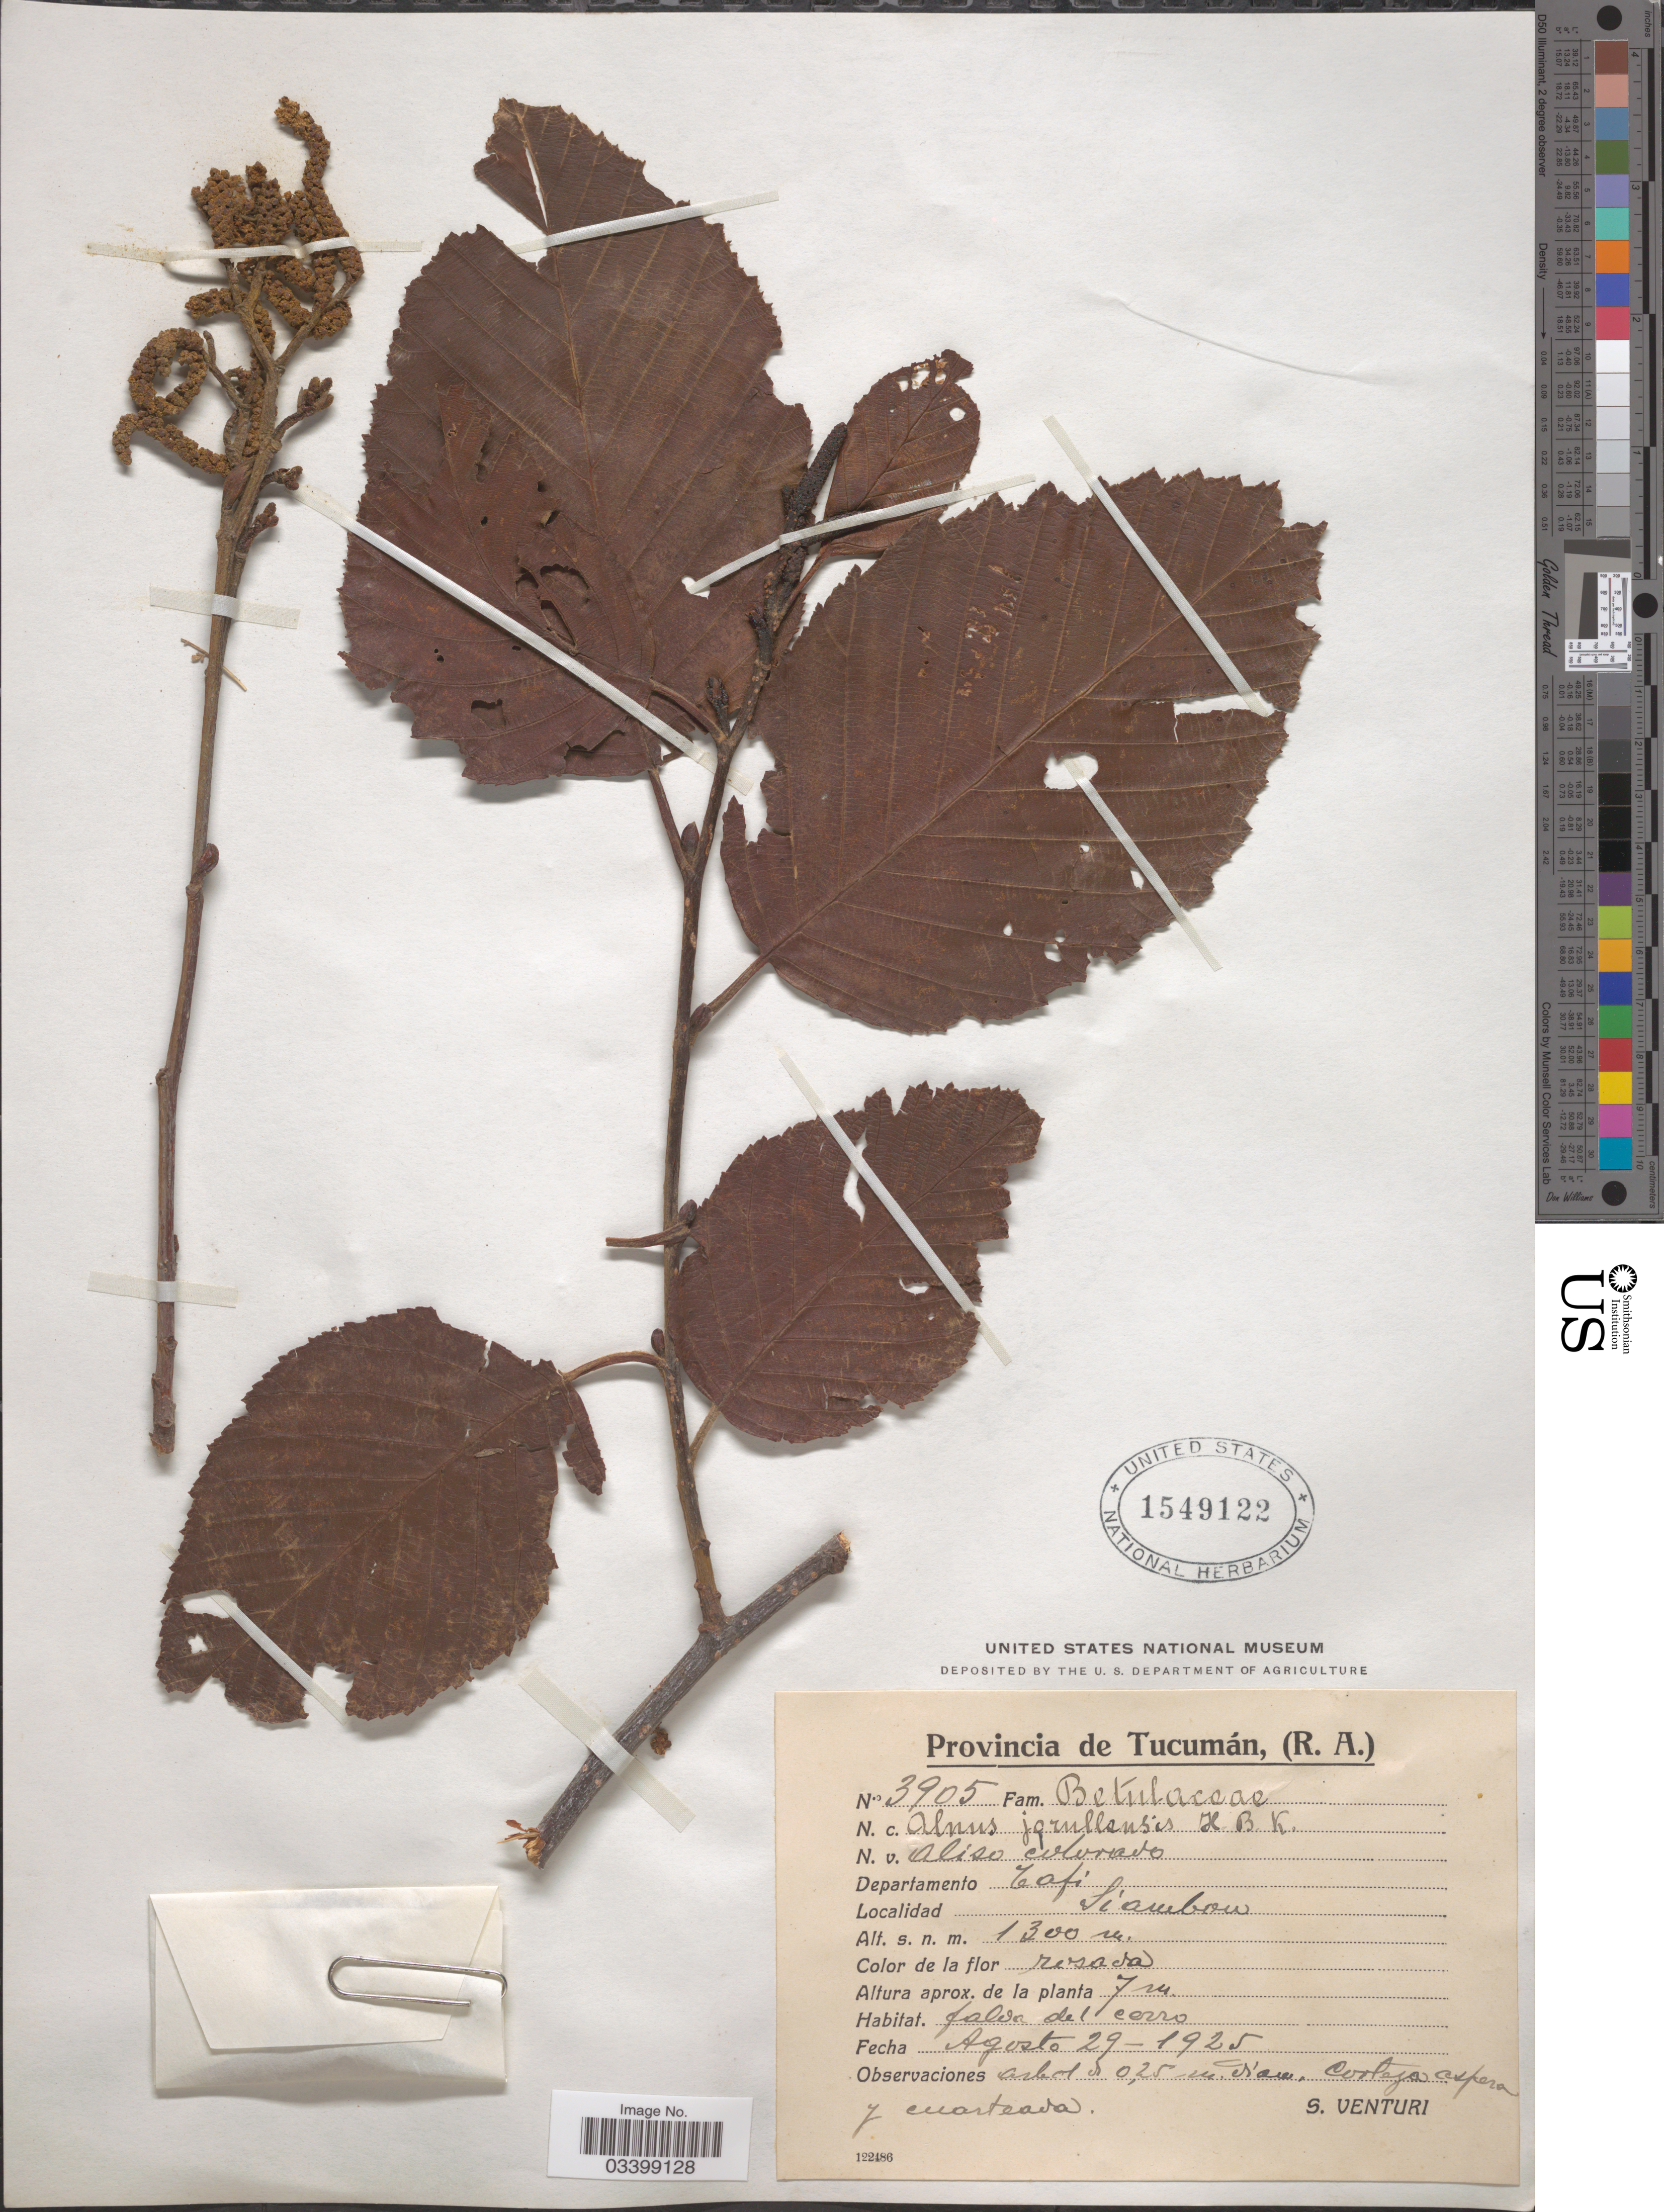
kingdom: Plantae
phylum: Tracheophyta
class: Magnoliopsida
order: Fagales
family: Betulaceae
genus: Alnus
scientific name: Alnus acuminata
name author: Kunth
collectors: S. Venturi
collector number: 3905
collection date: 1925-08-29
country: Argentina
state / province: Tucuman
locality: Departameto Tafi. Siambon.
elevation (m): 1300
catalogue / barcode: US 1549122